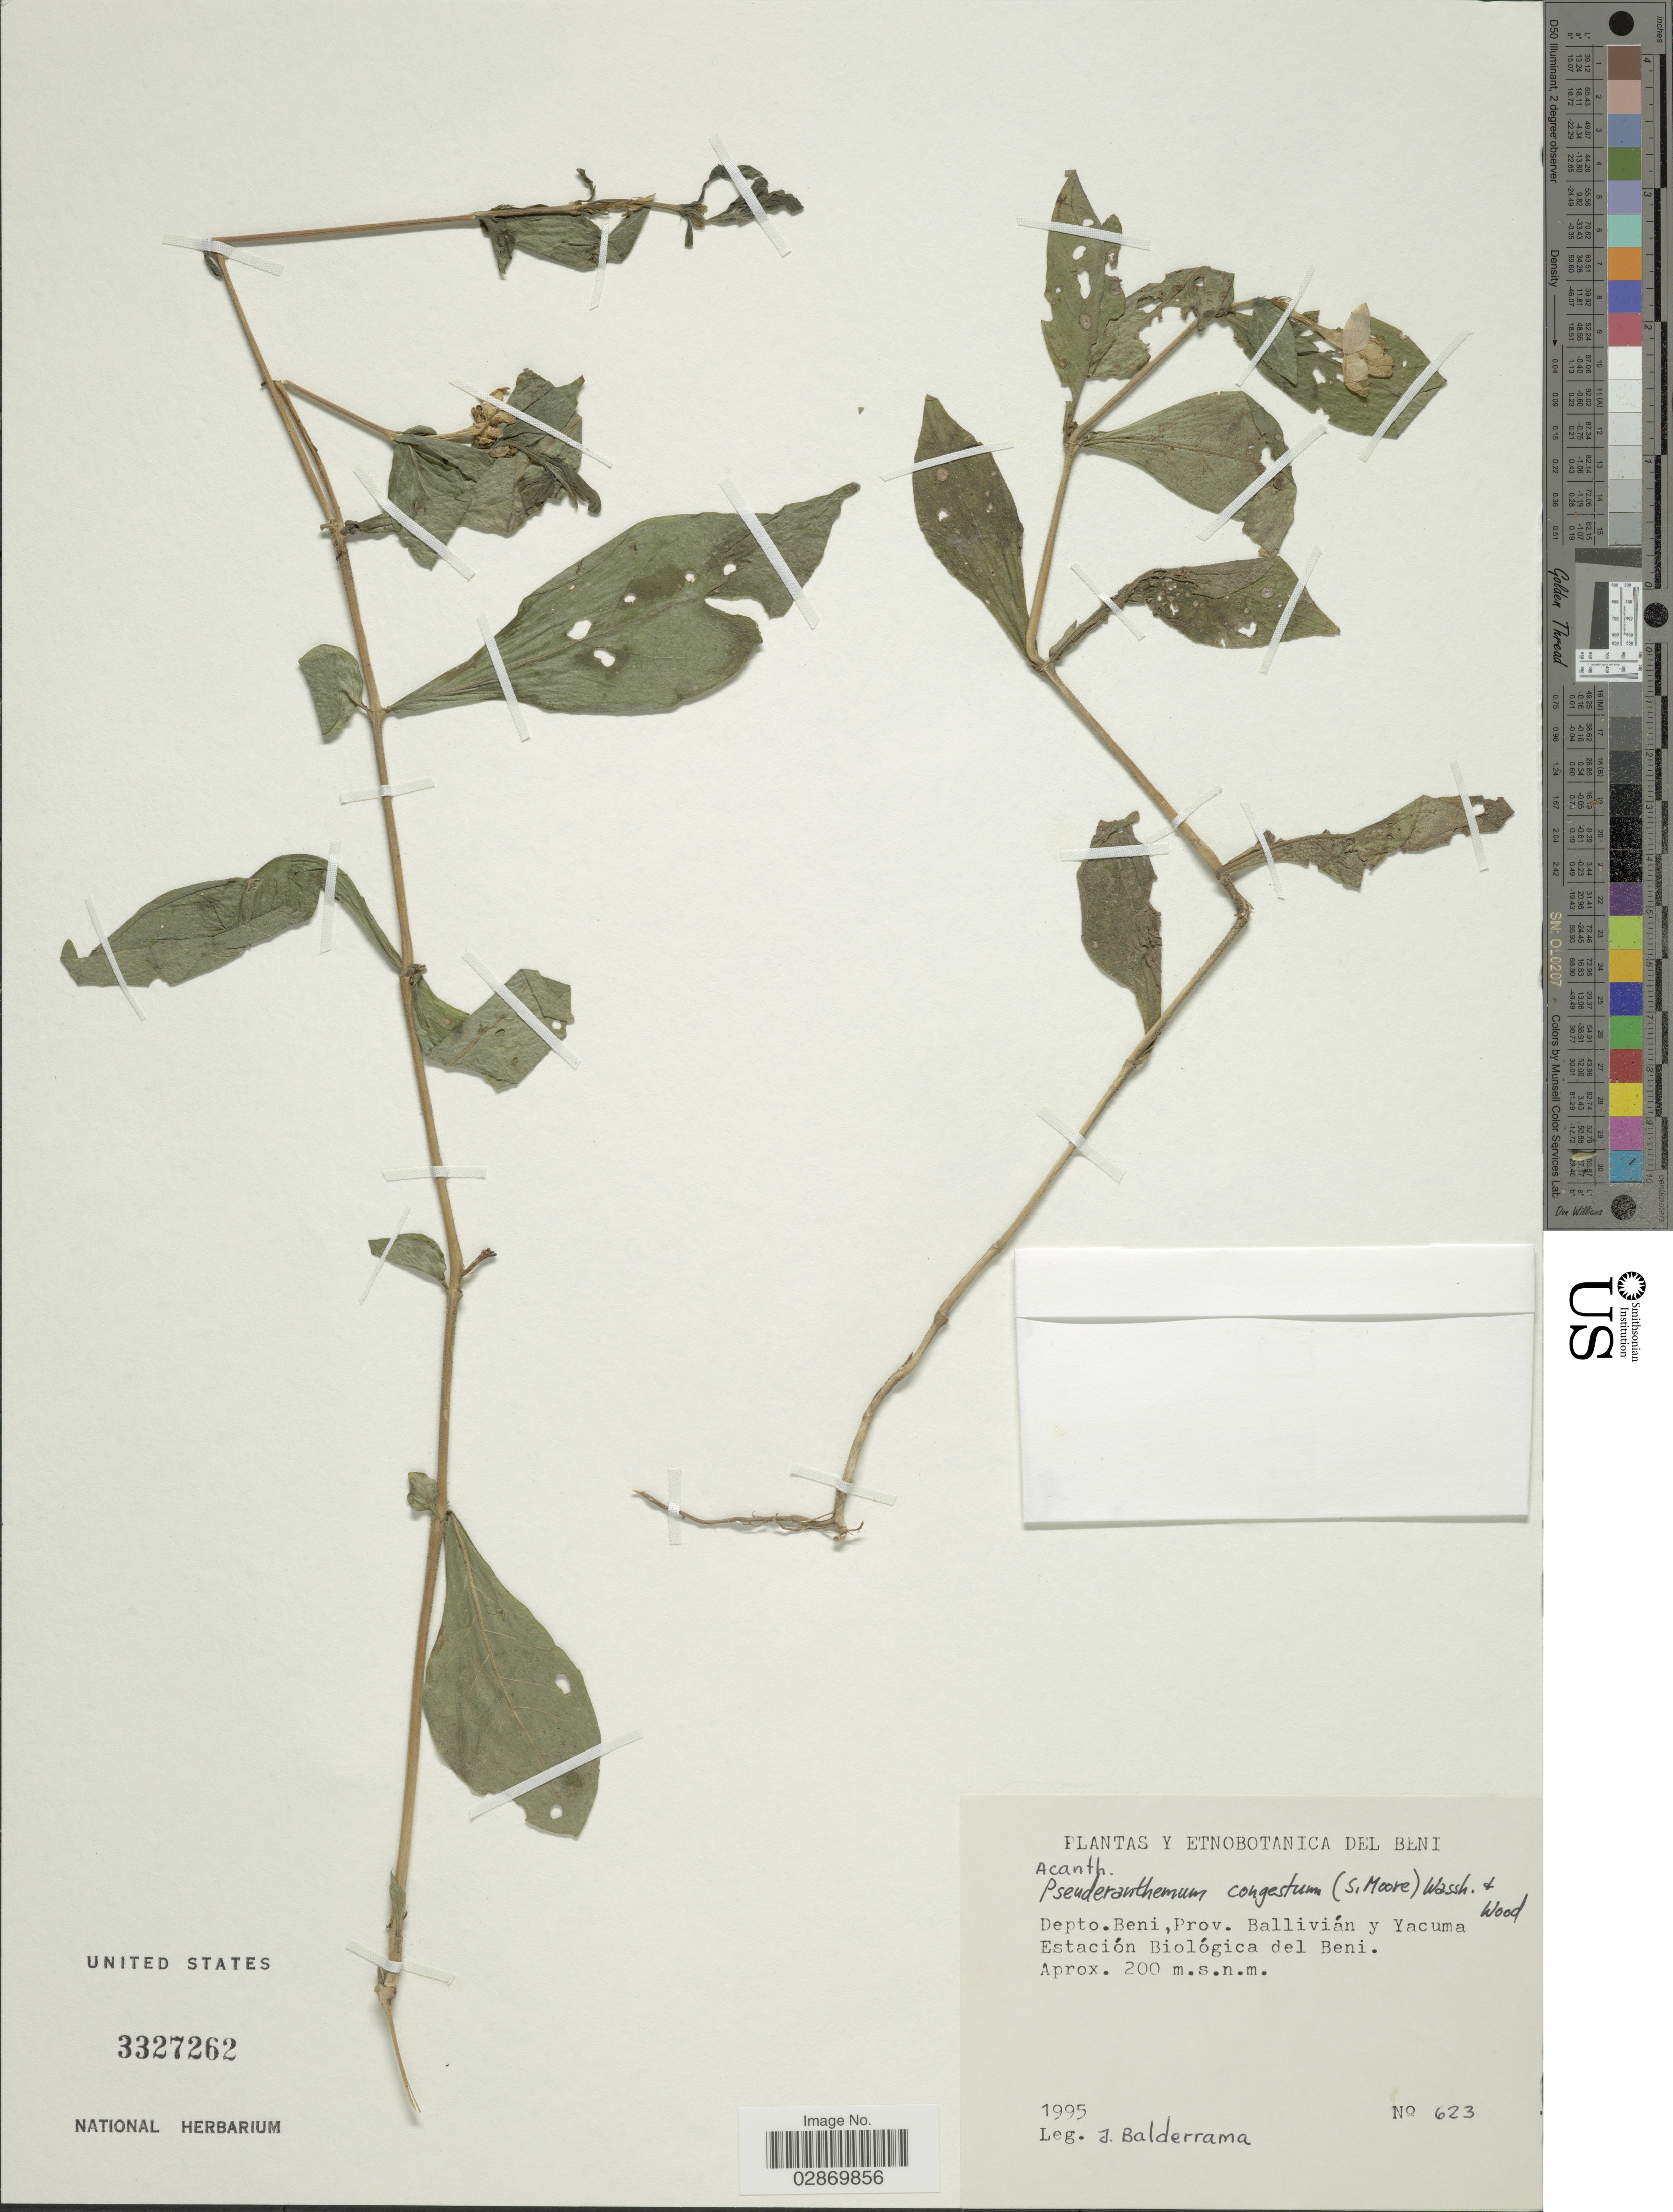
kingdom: Plantae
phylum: Tracheophyta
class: Magnoliopsida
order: Lamiales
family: Acanthaceae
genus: Pseuderanthemum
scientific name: Pseuderanthemum congestum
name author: (S. Moore) Wassh.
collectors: J. Balderrama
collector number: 623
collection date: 1995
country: Bolivia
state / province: Beni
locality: Depto. Beni, Prov. Ballivián y Yacuma, Estación Biológica del Beni.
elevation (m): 200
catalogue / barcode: US 3327262